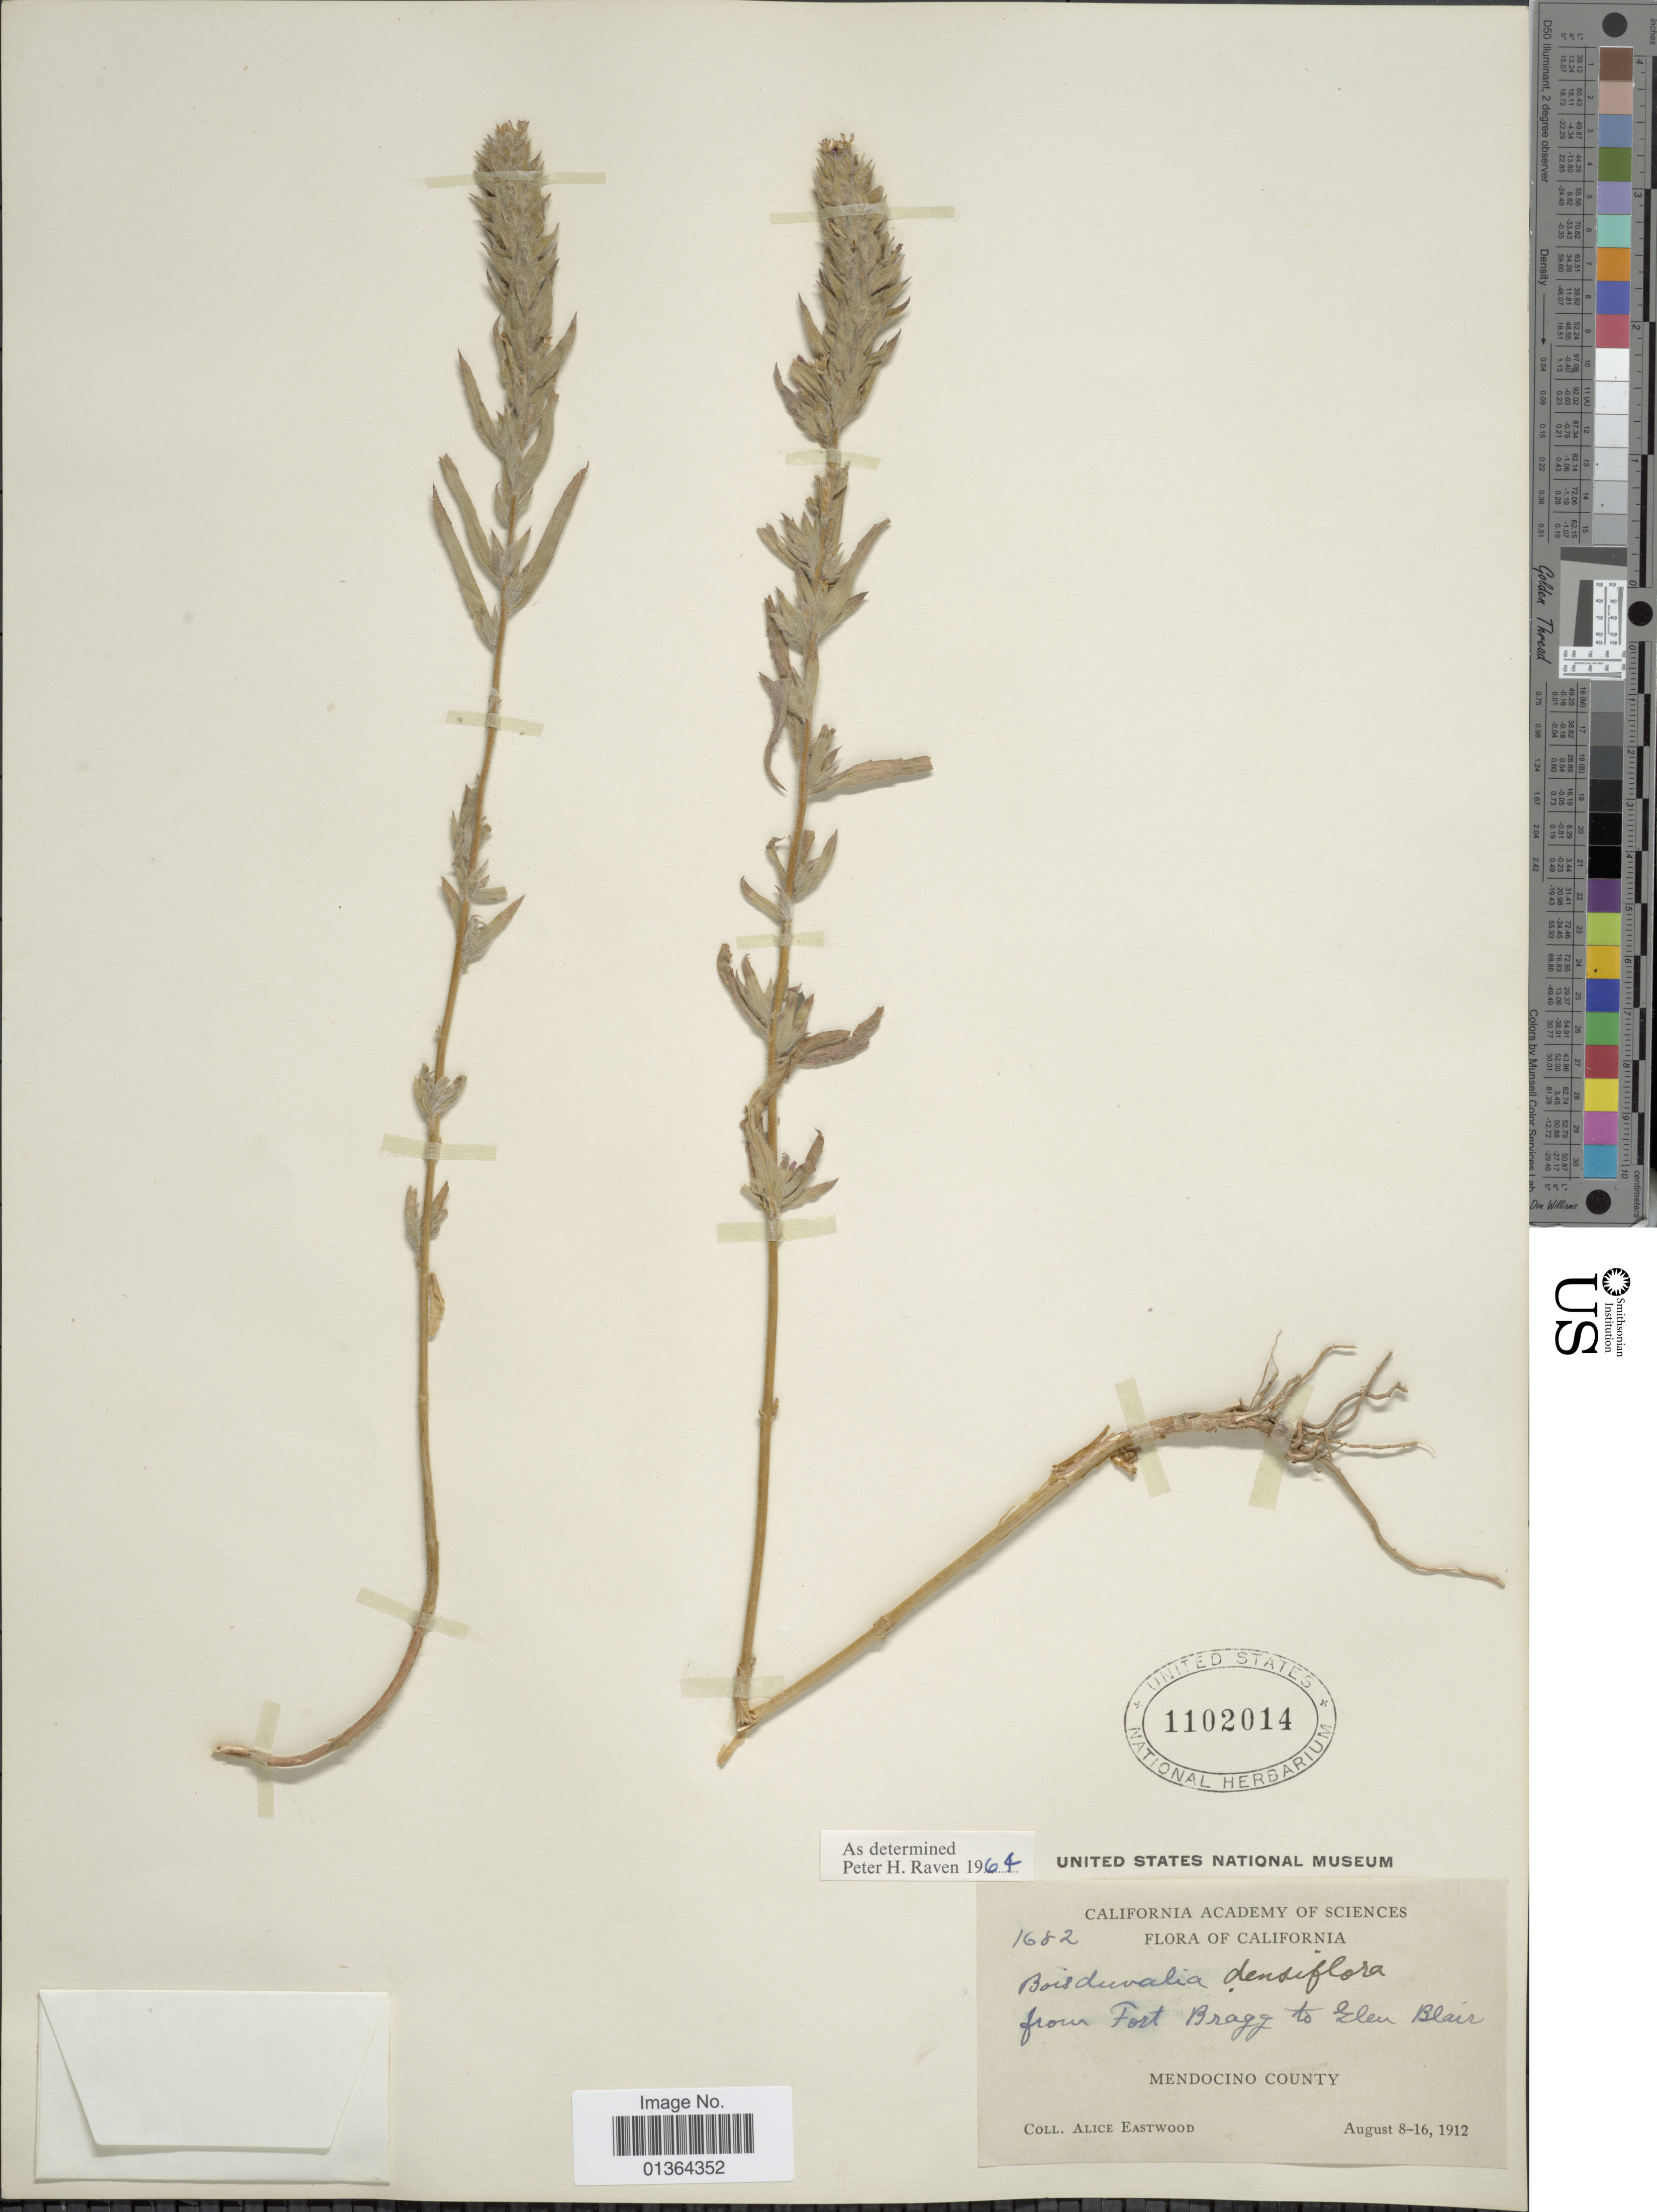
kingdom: Plantae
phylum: Tracheophyta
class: Magnoliopsida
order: Myrtales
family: Onagraceae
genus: Epilobium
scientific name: Epilobium densiflorum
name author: (Lindl.) Hoch & P.H. Raven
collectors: A. Eastwood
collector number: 1682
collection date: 1912-08-08/1912-08-16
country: United States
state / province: California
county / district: Mendocino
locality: Fort Bragg to Glen Blair, Mendocino County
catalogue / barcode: US 1102014